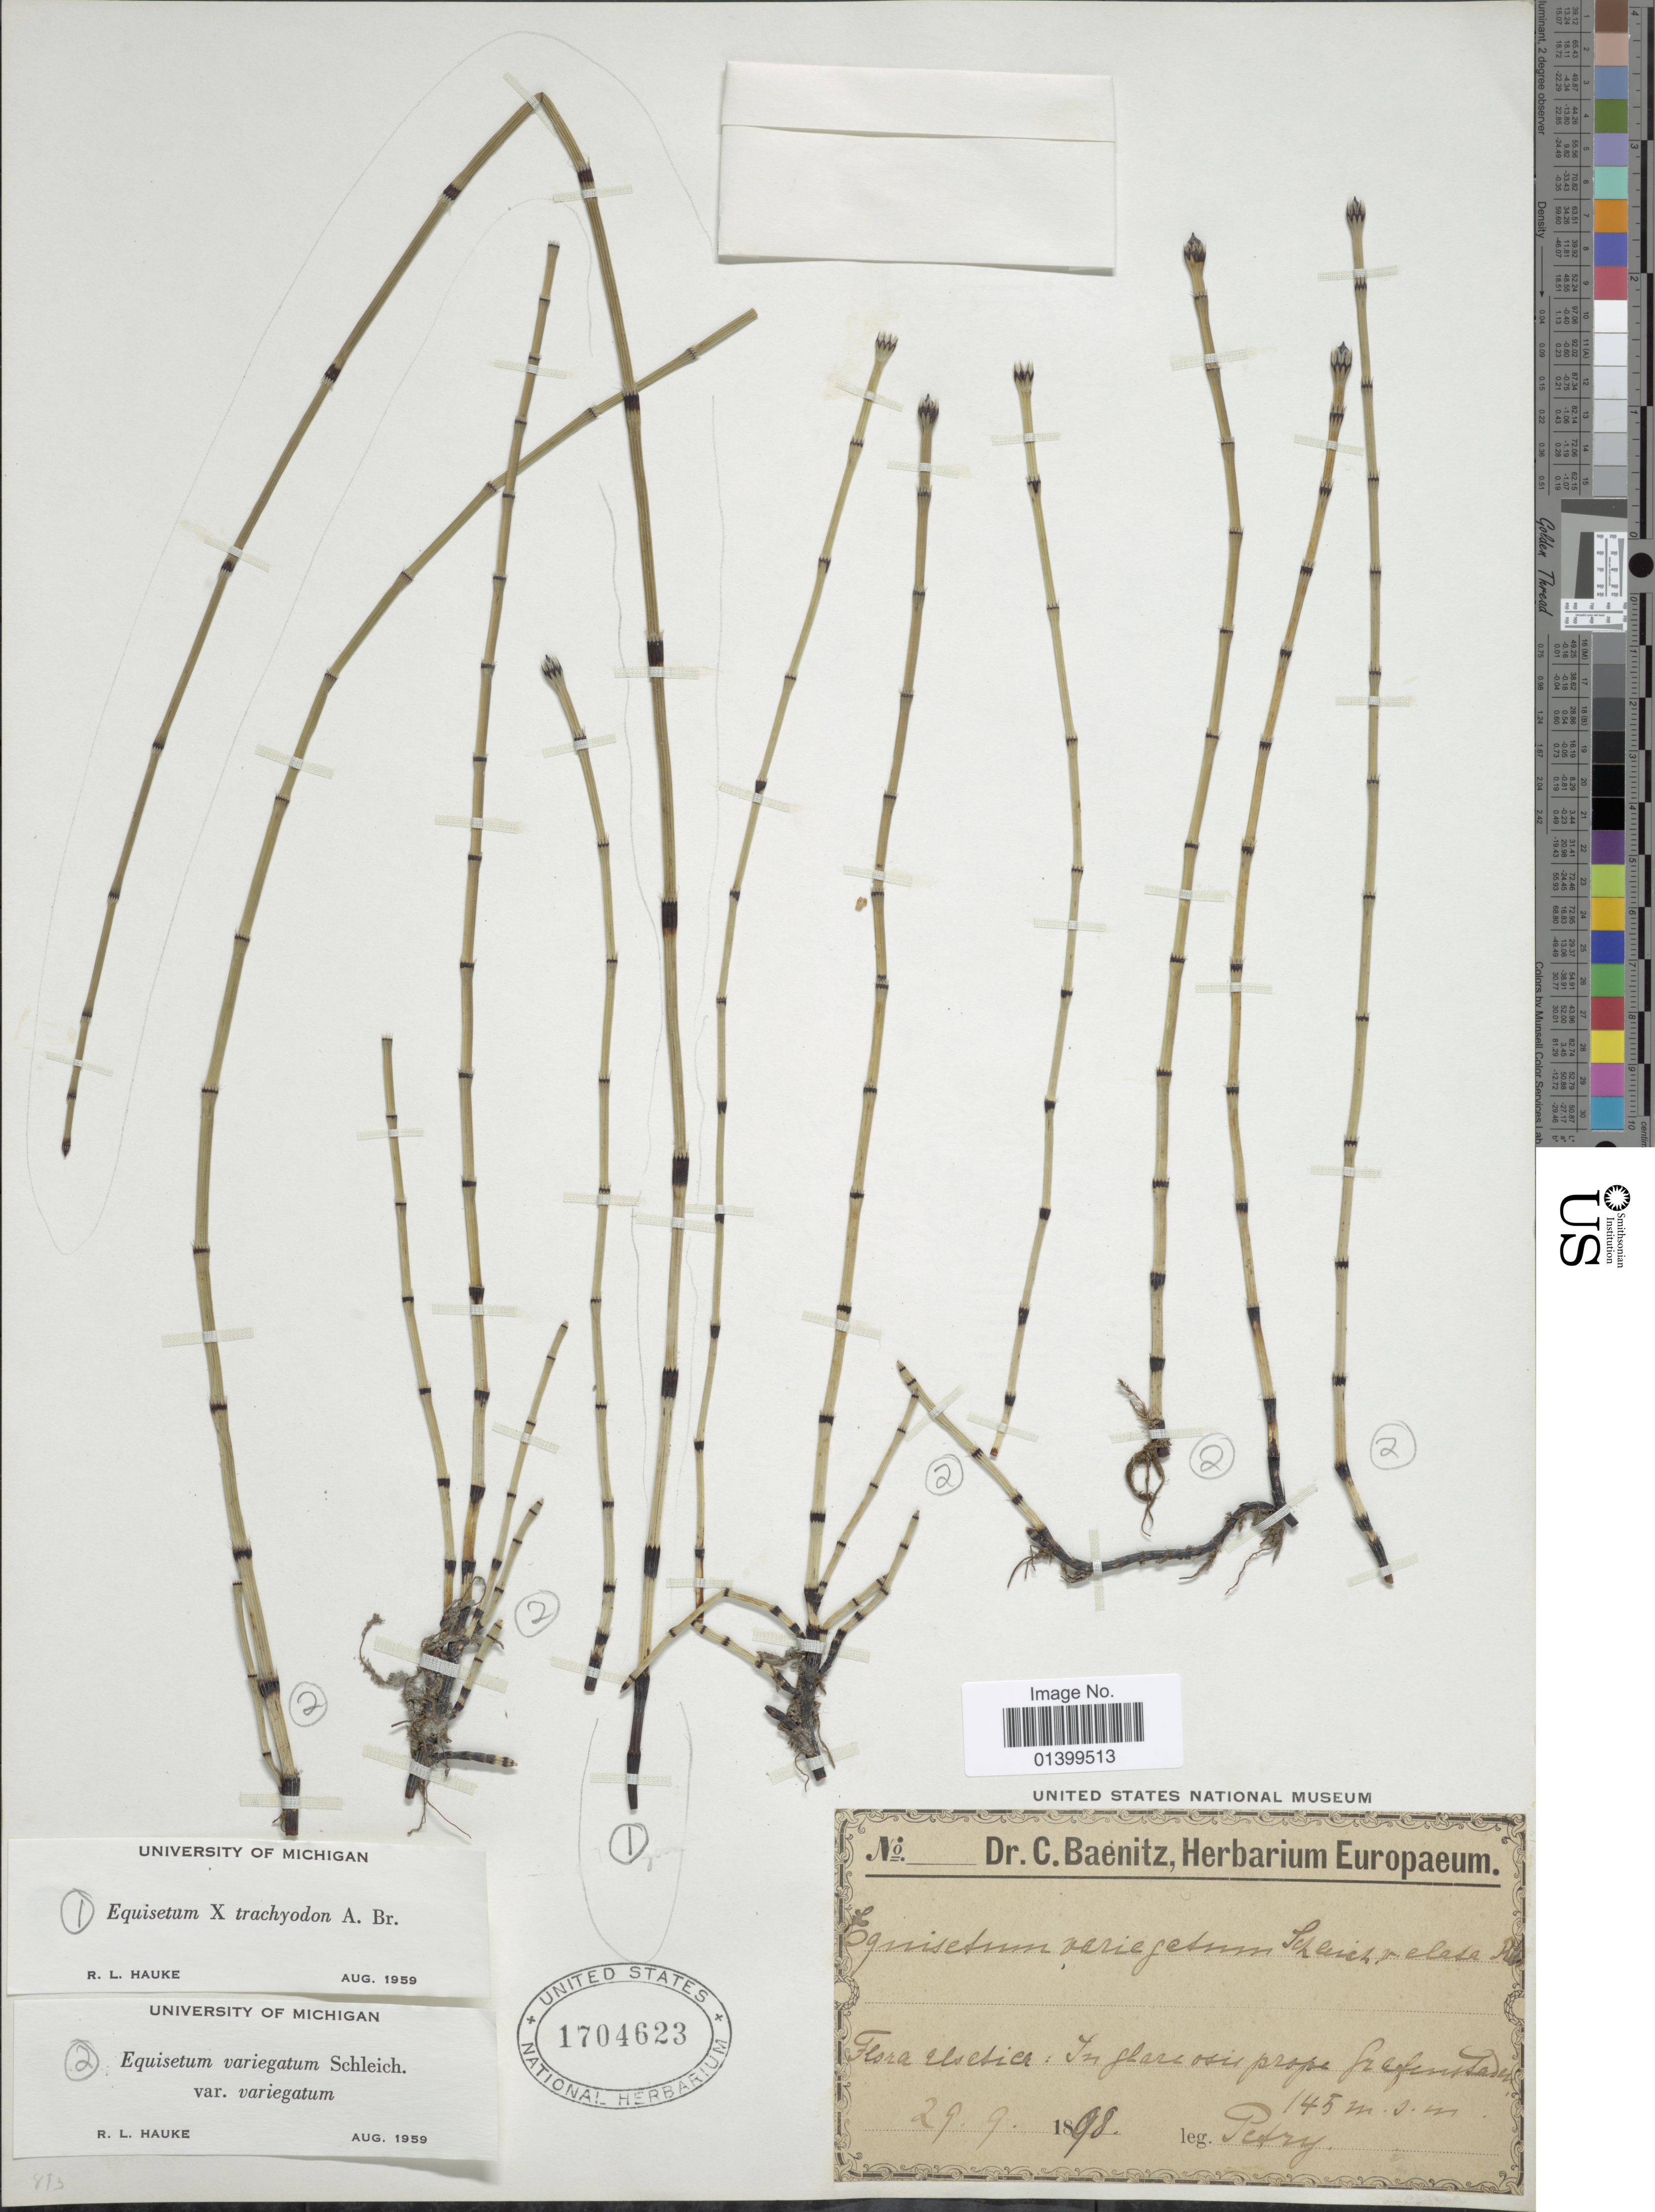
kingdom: Plantae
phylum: Tracheophyta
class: Polypodiopsida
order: Equisetales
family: Equisetaceae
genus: Equisetum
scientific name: Equisetum x trachyodon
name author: A. Braun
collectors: -. Petry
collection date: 1898-09-29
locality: Flora Usetice: In glareosis prope Grefenstadt [interpreted]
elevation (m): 145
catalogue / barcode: US 1704623